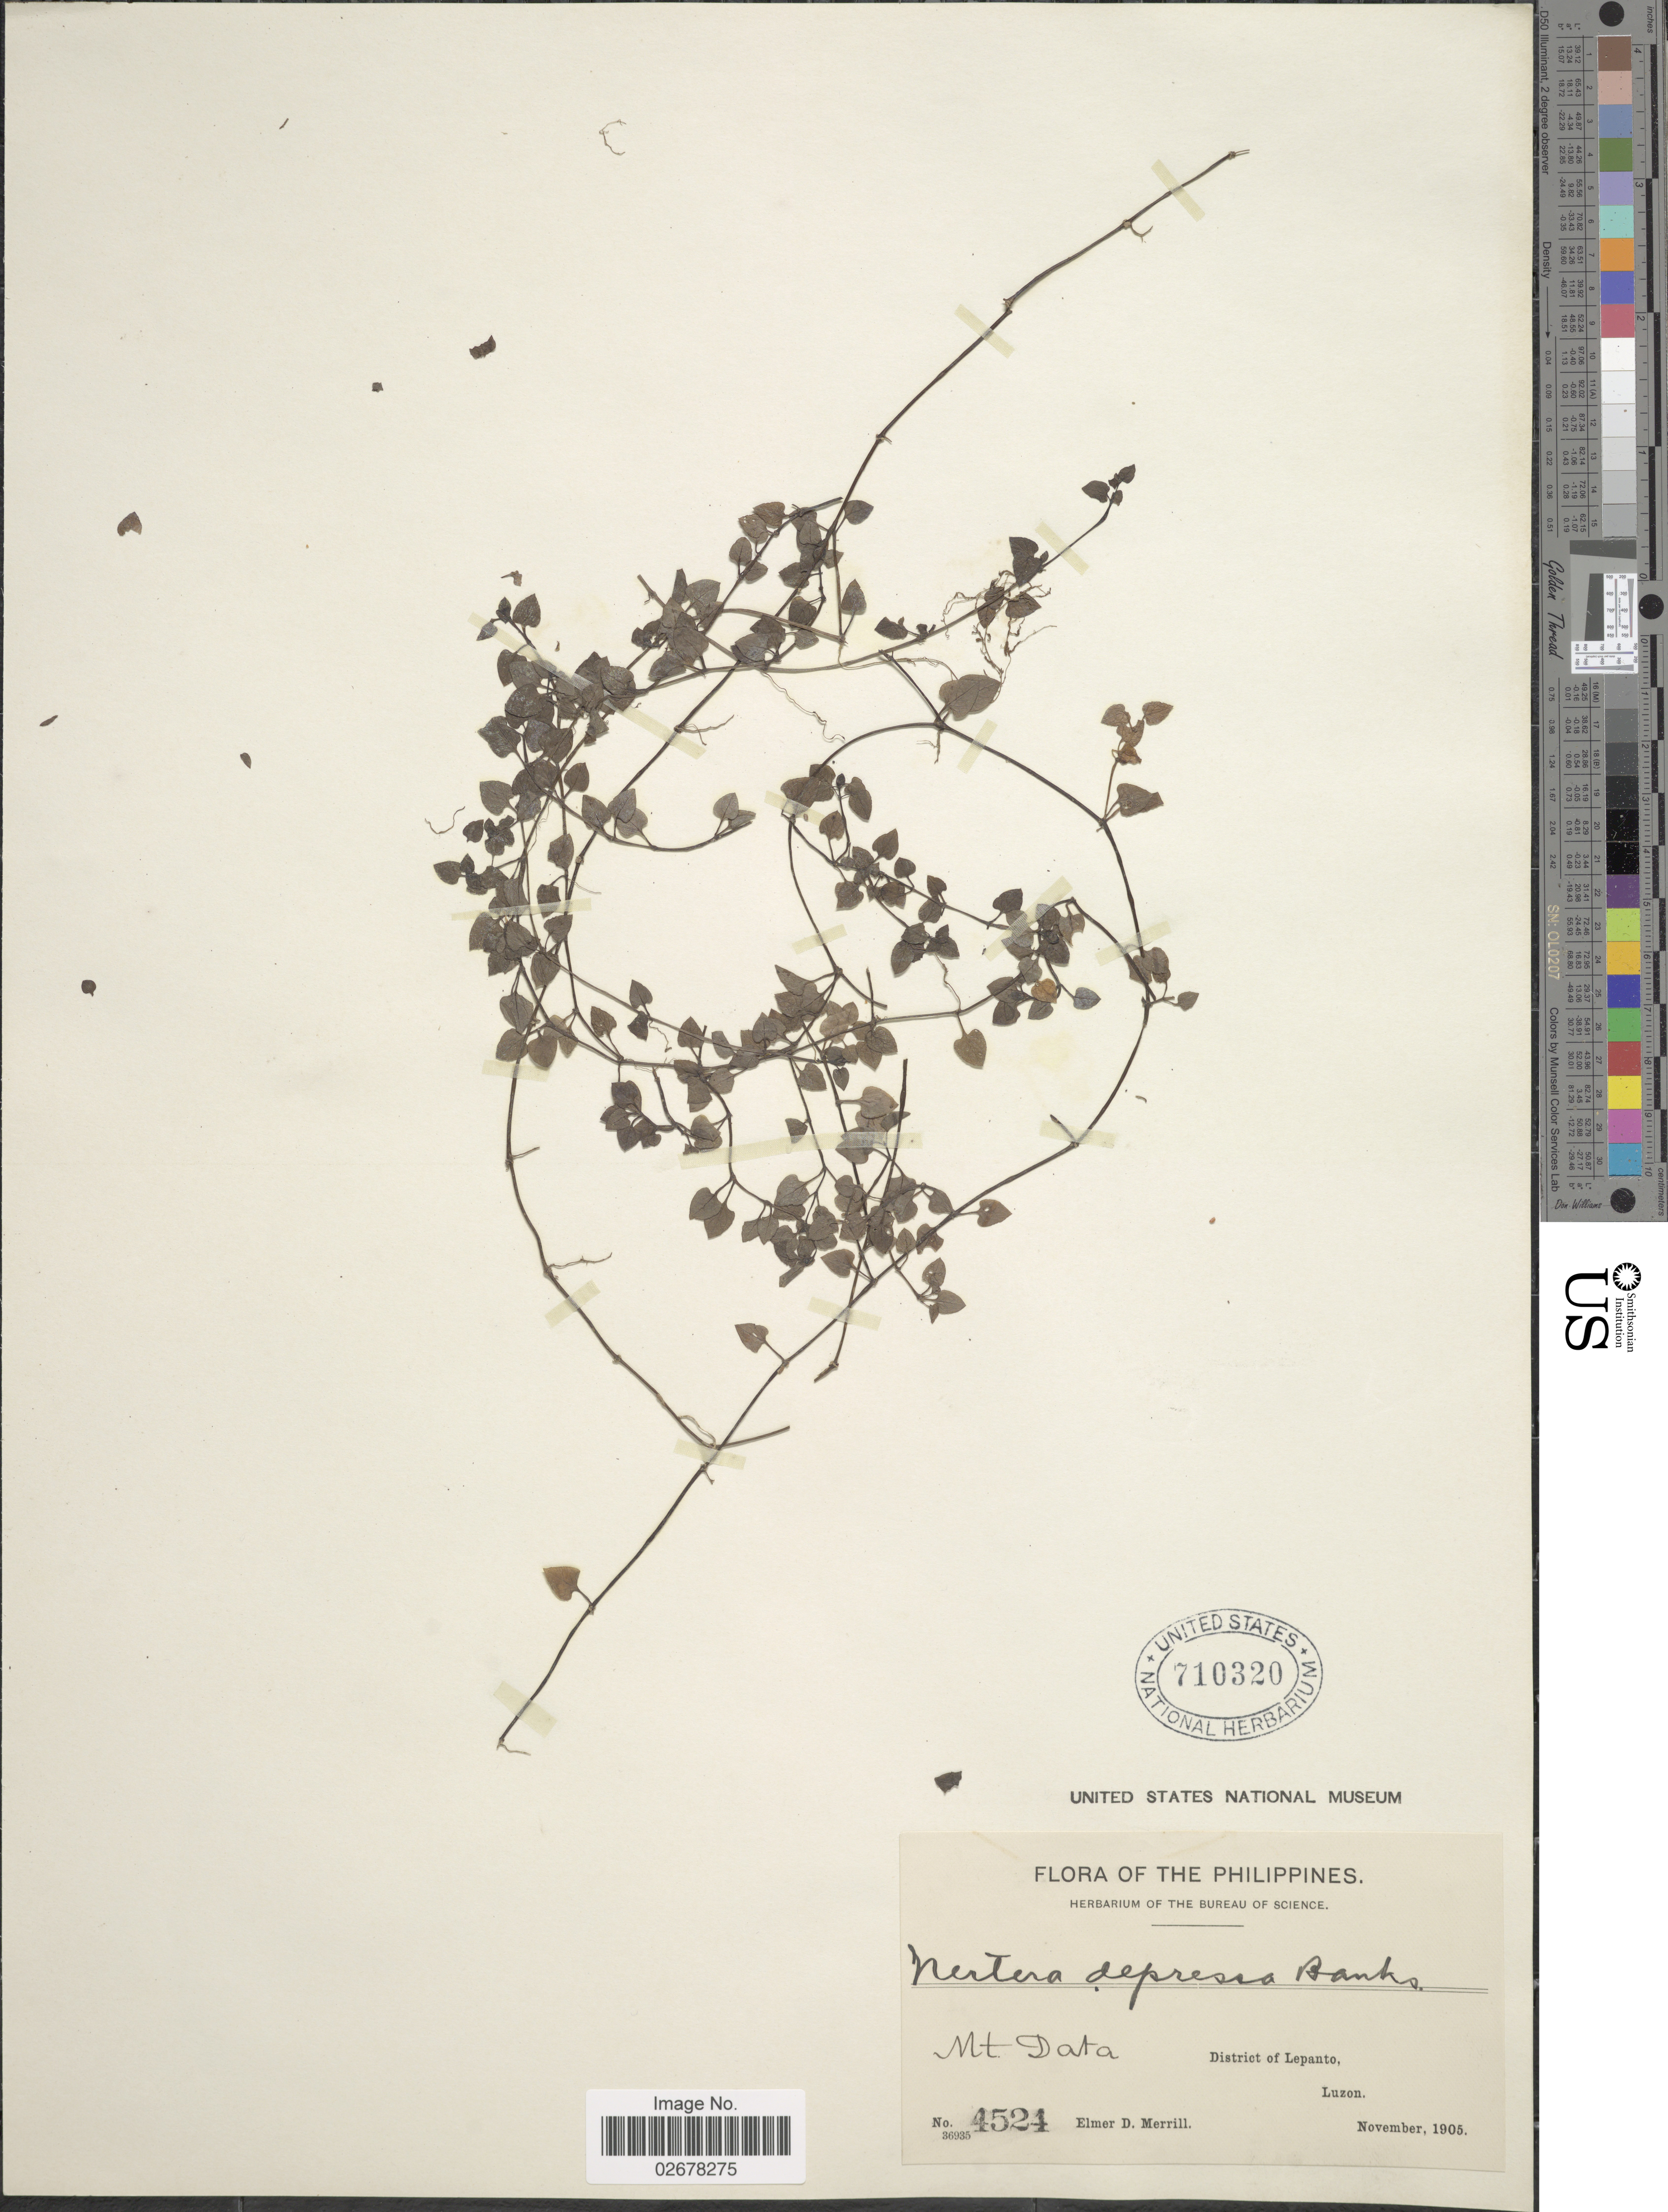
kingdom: Plantae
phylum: Tracheophyta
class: Magnoliopsida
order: Gentianales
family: Rubiaceae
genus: Nertera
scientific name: Nertera depressa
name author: Banks & Sol. ex Gaertn.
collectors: E. D. Merrill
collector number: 4524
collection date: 1905-11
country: Philippines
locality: Mt. Data, District Lepanto, Luzon.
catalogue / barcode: US 710320